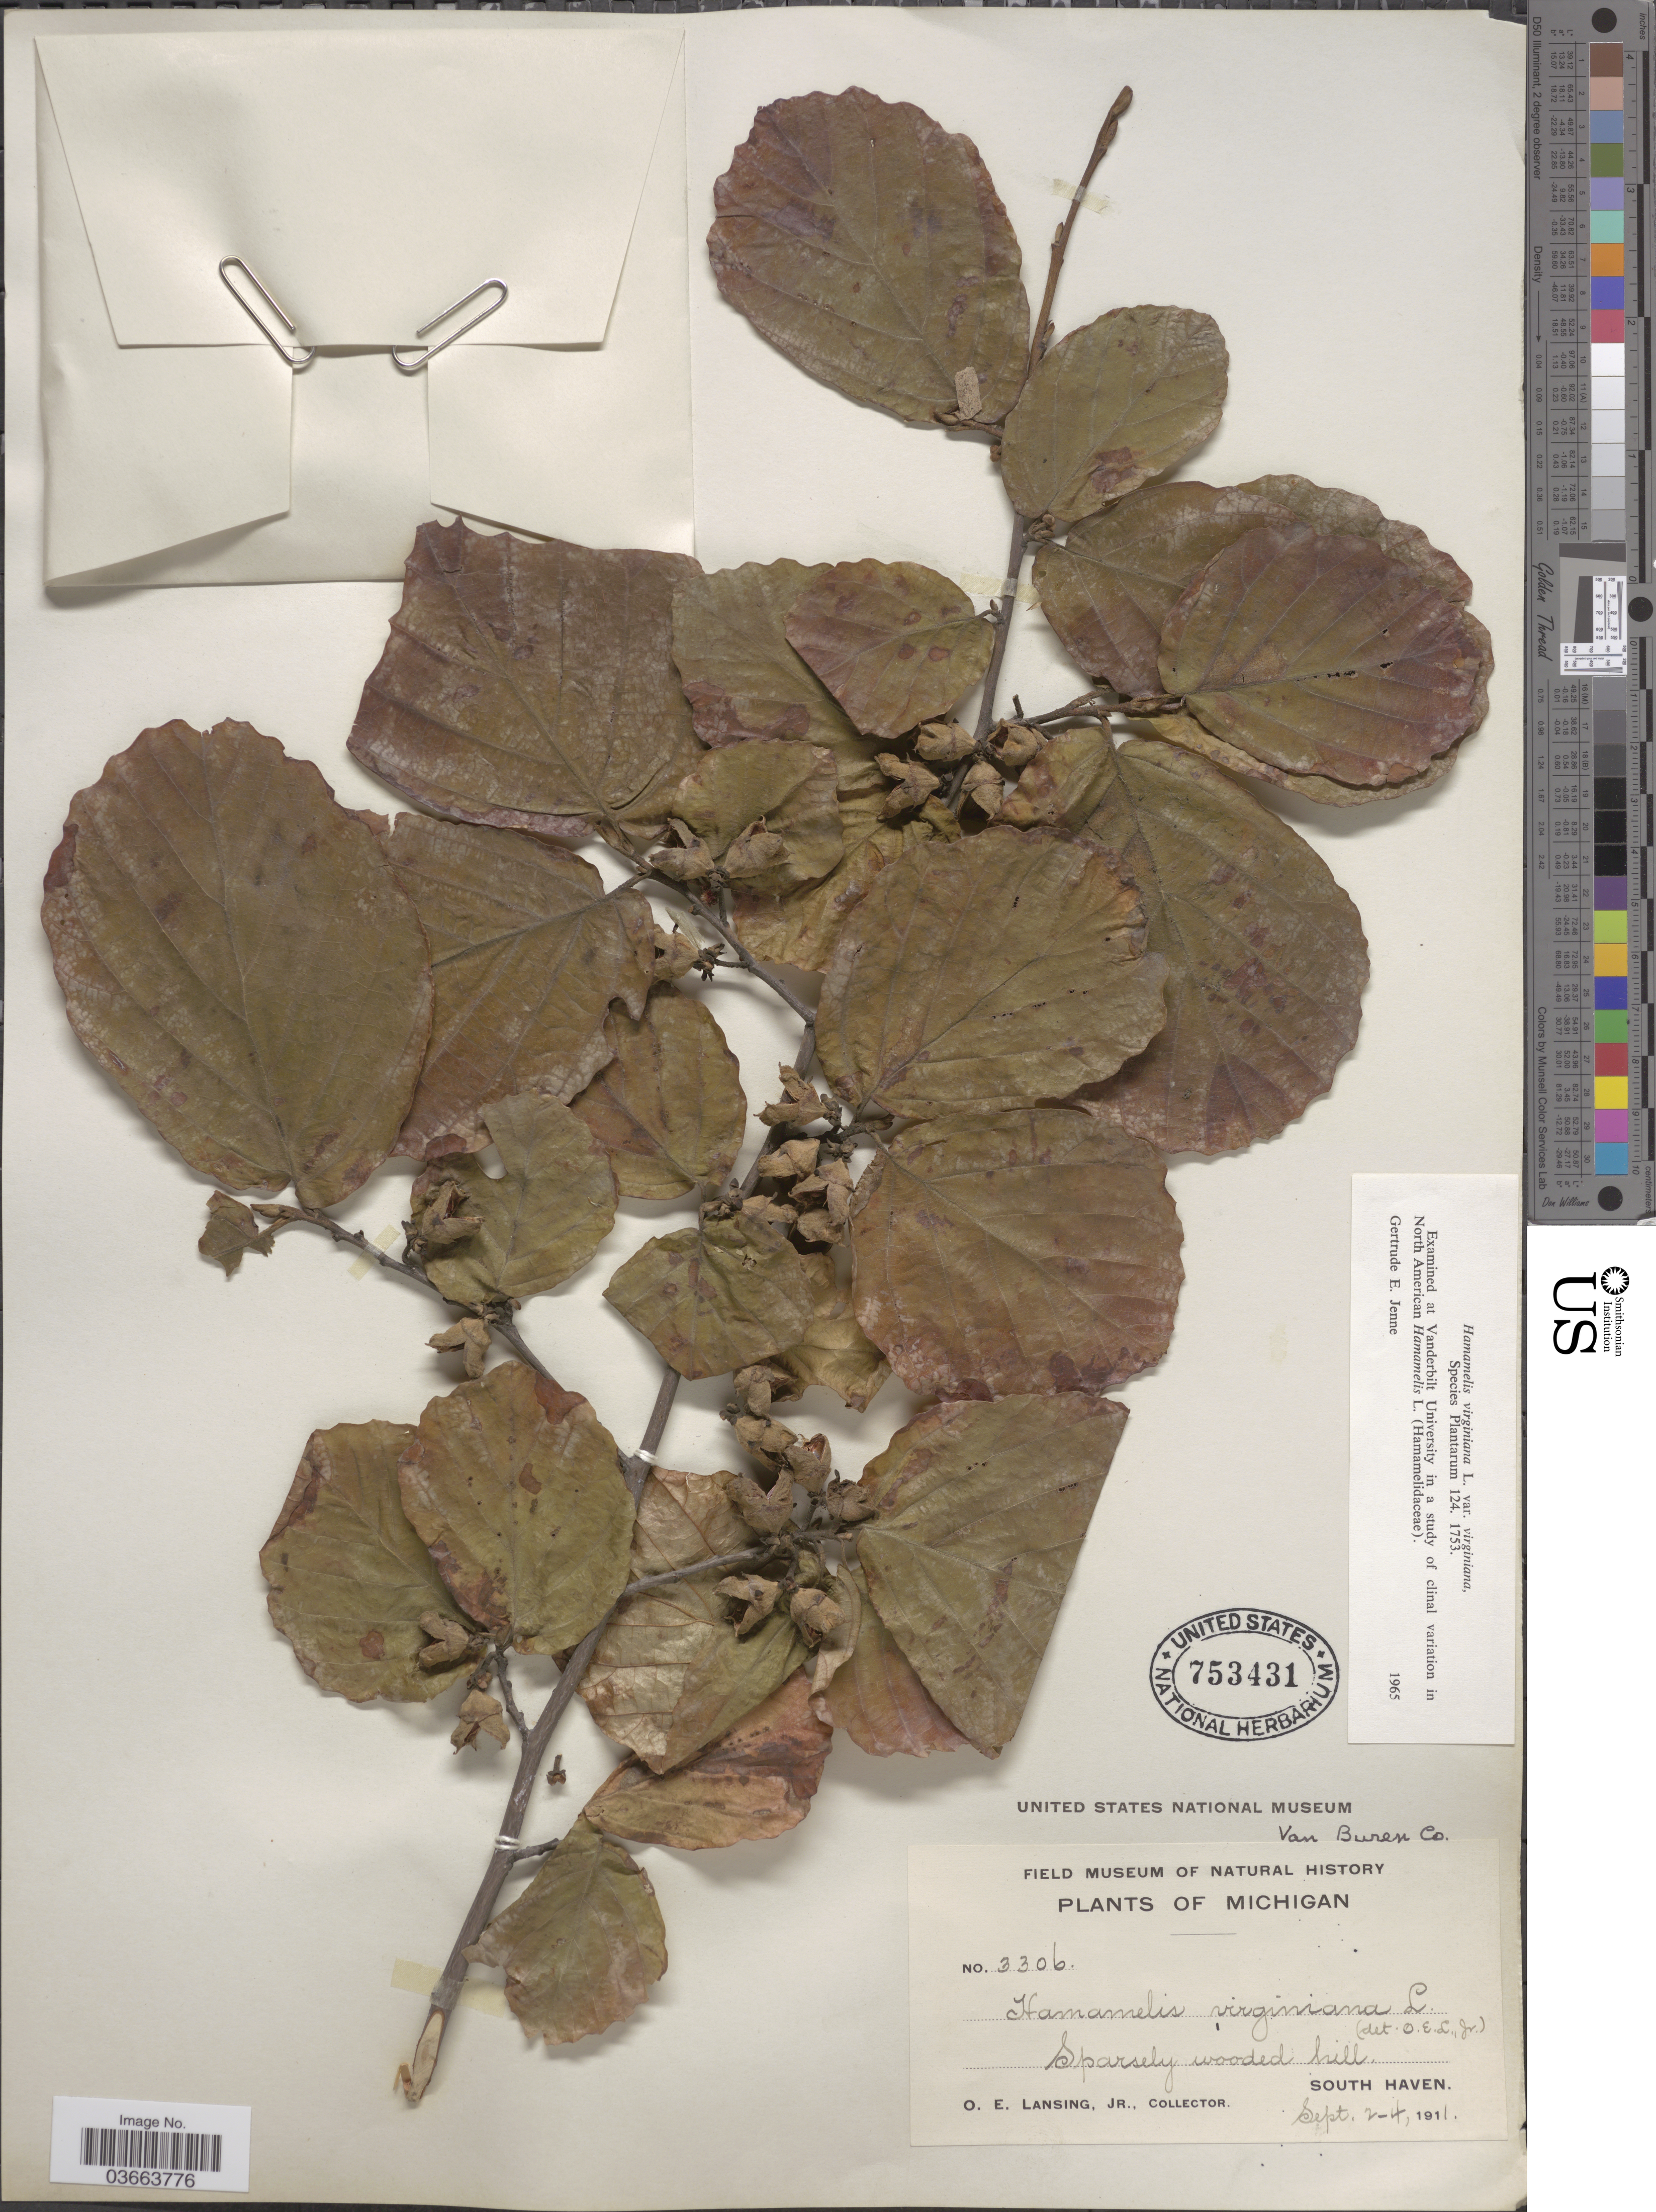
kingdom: Plantae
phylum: Tracheophyta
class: Magnoliopsida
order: Saxifragales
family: Hamamelidaceae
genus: Hamamelis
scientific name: Hamamelis virginiana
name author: L.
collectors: O. Lansing Jr.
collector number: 3306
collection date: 1911-09-02/1911-09-04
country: United States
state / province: Michigan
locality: Van Buren Co. South Haven.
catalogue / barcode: US 753431